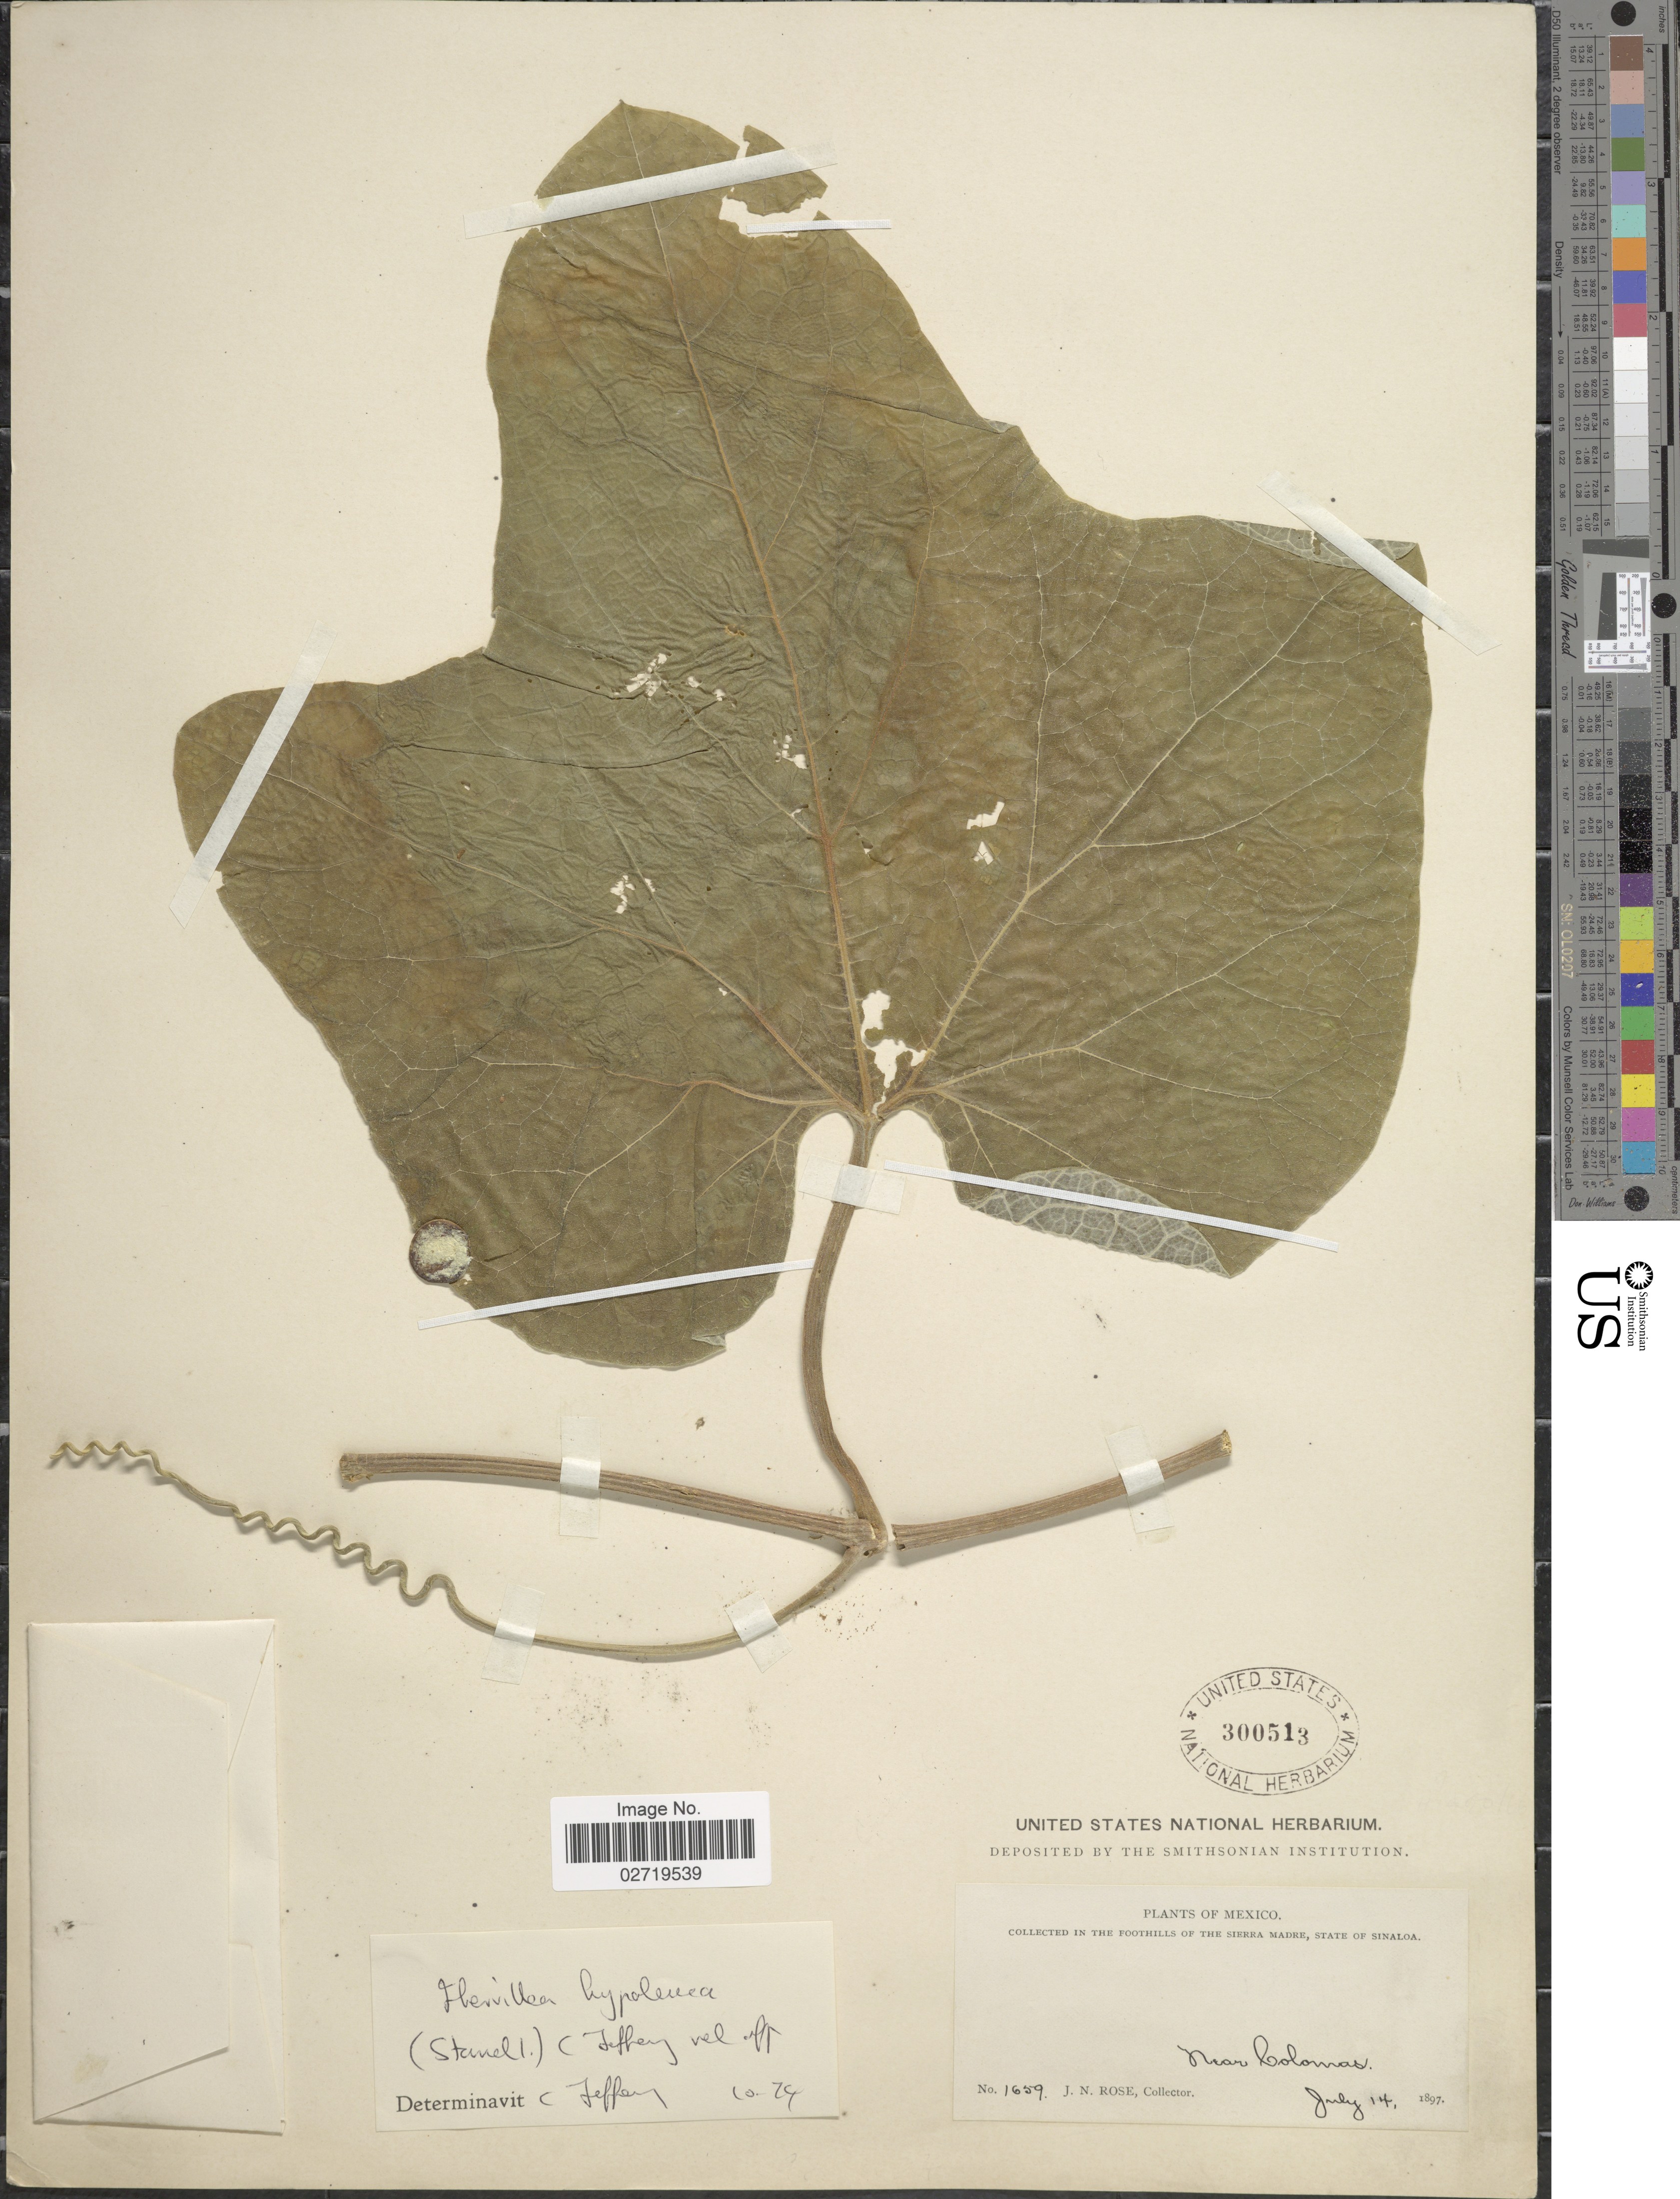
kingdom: Plantae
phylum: Tracheophyta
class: Magnoliopsida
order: Cucurbitales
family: Cucurbitaceae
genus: Ibervillea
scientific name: Ibervillea hypoleuca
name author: (Standl.) C. Jeffrey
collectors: J. N. Rose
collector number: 1659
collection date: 1897-07-14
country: Mexico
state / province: Sinaloa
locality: In the Foothills of the Sierra Madre, Near Colomas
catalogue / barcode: US 300513